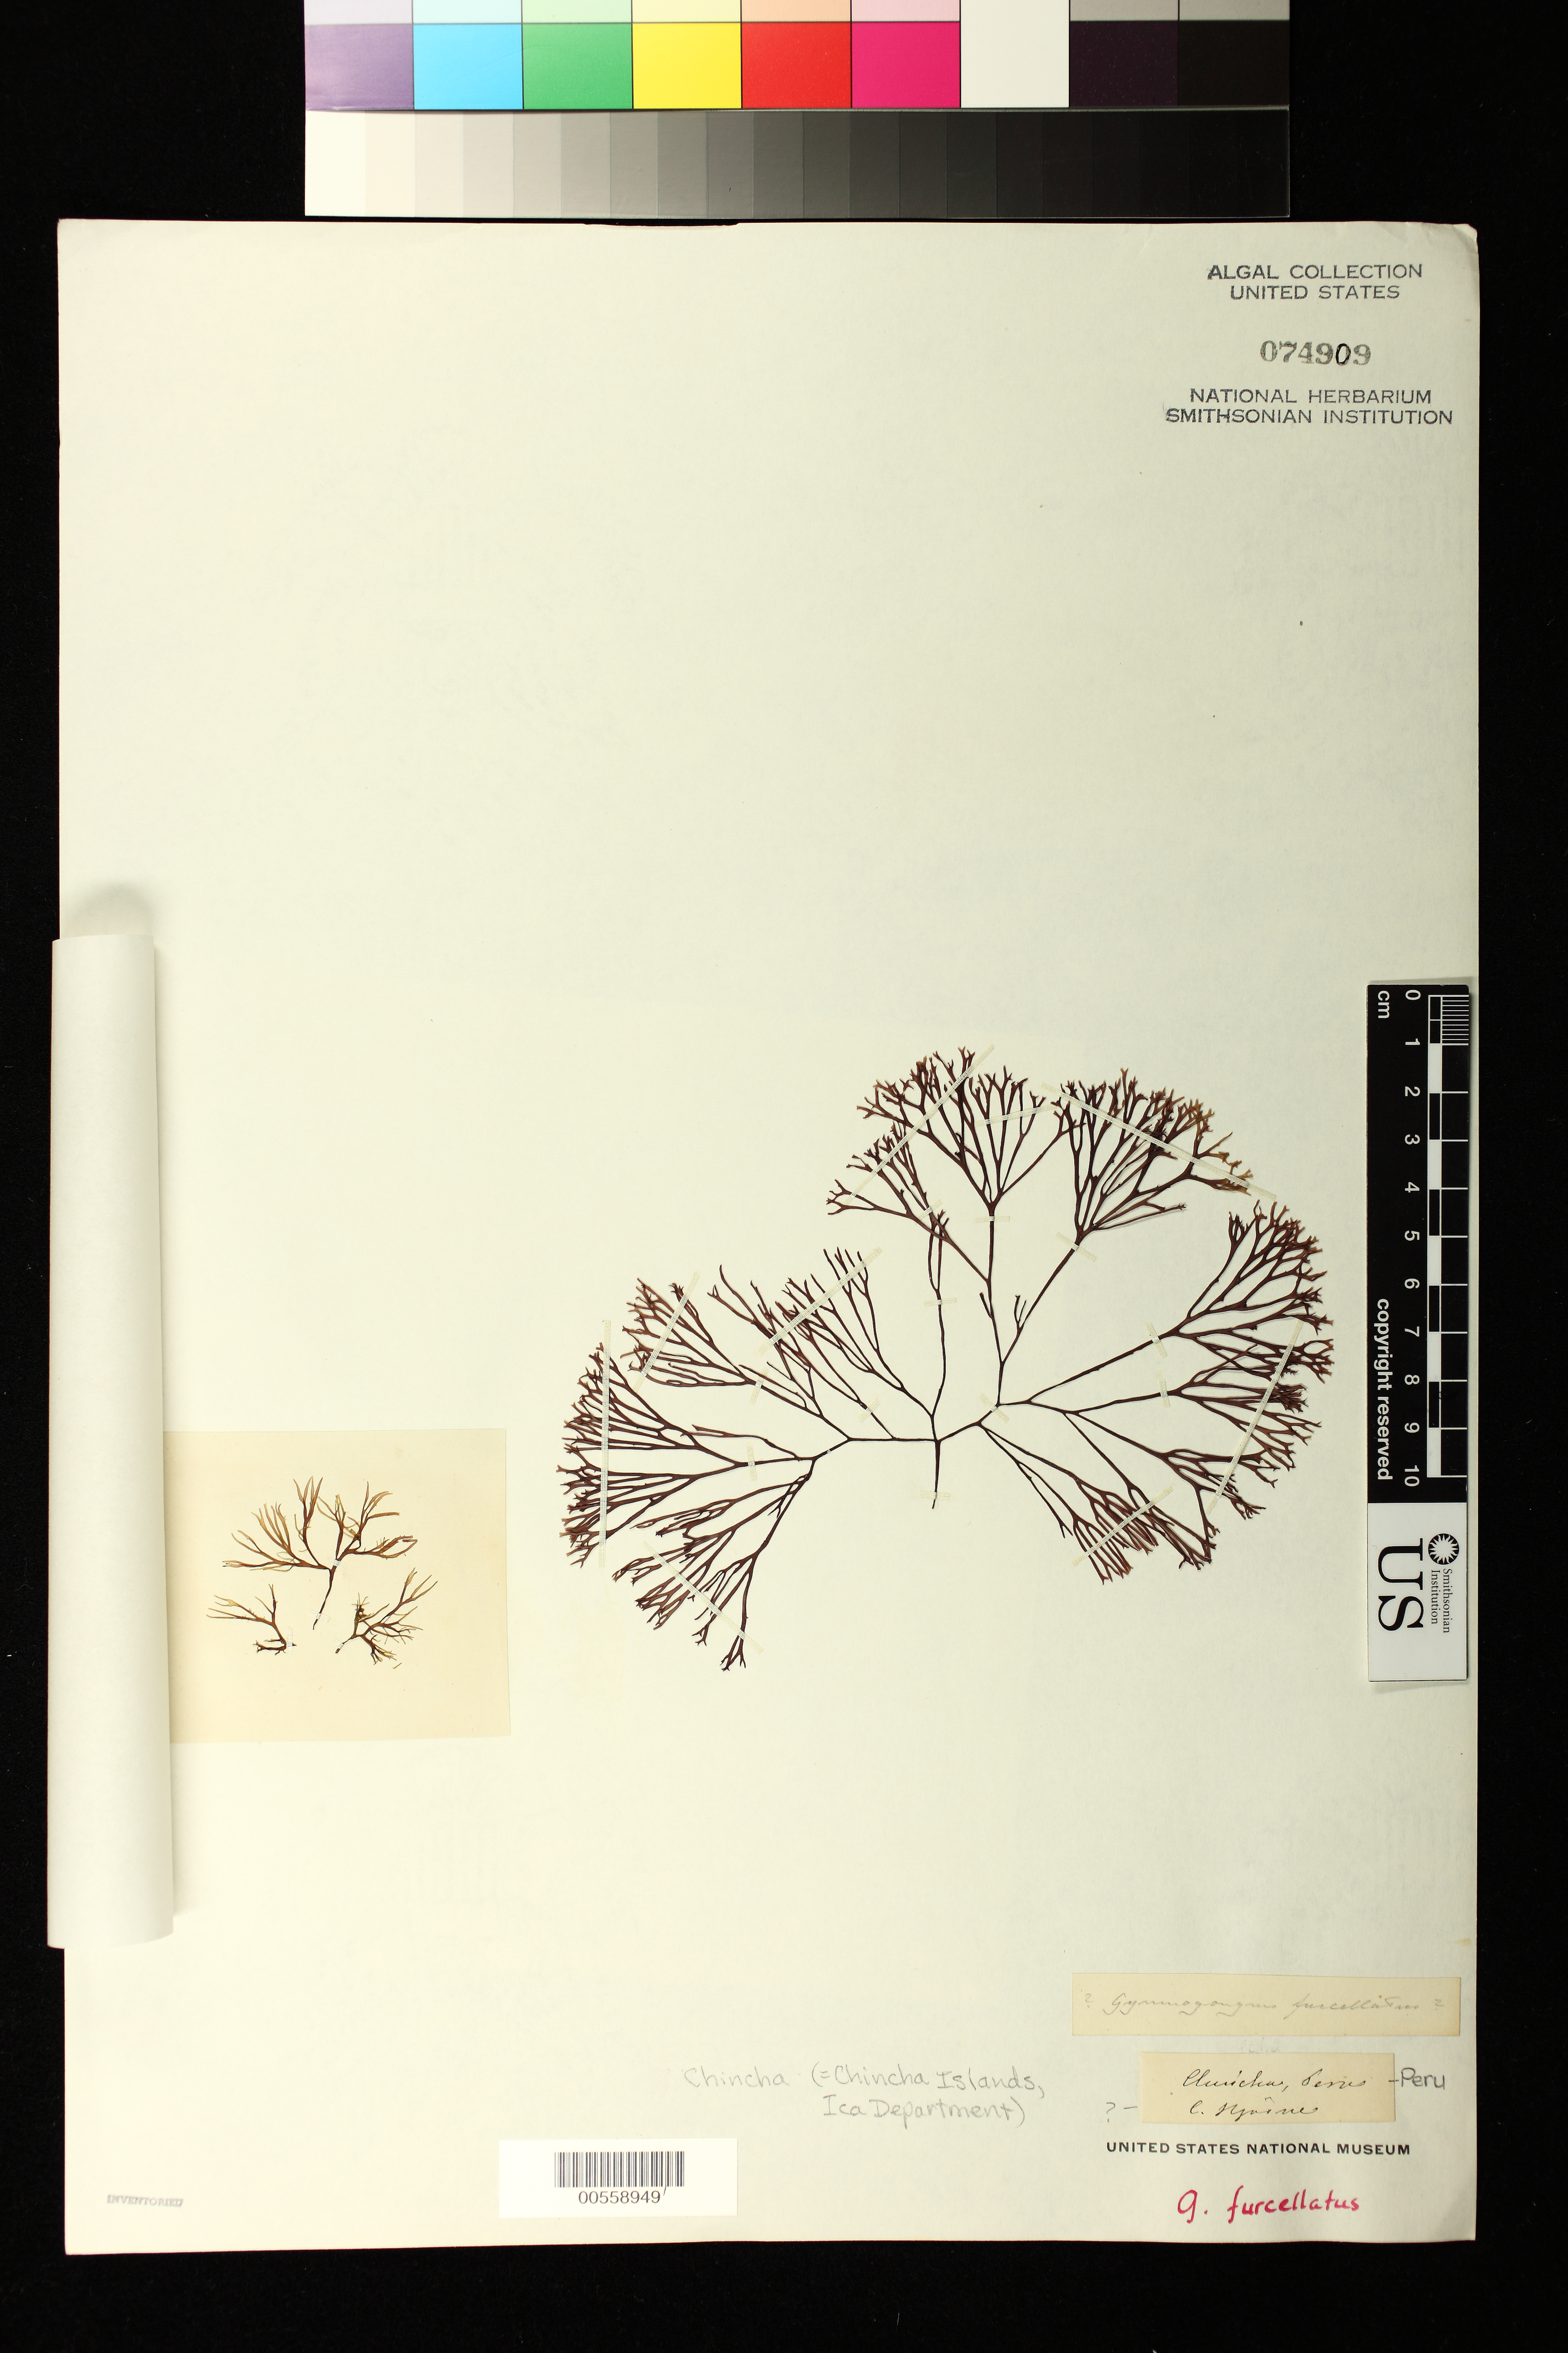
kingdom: Plantae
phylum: Rhodophyta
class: Florideophyceae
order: Gigartinales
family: Phyllophoraceae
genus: Gymnogongrus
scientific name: Gymnogongrus furcellatus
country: Peru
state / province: Ica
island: Islas de Chincha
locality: Islas de Chincha (Chincha Islands)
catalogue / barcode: US 74909